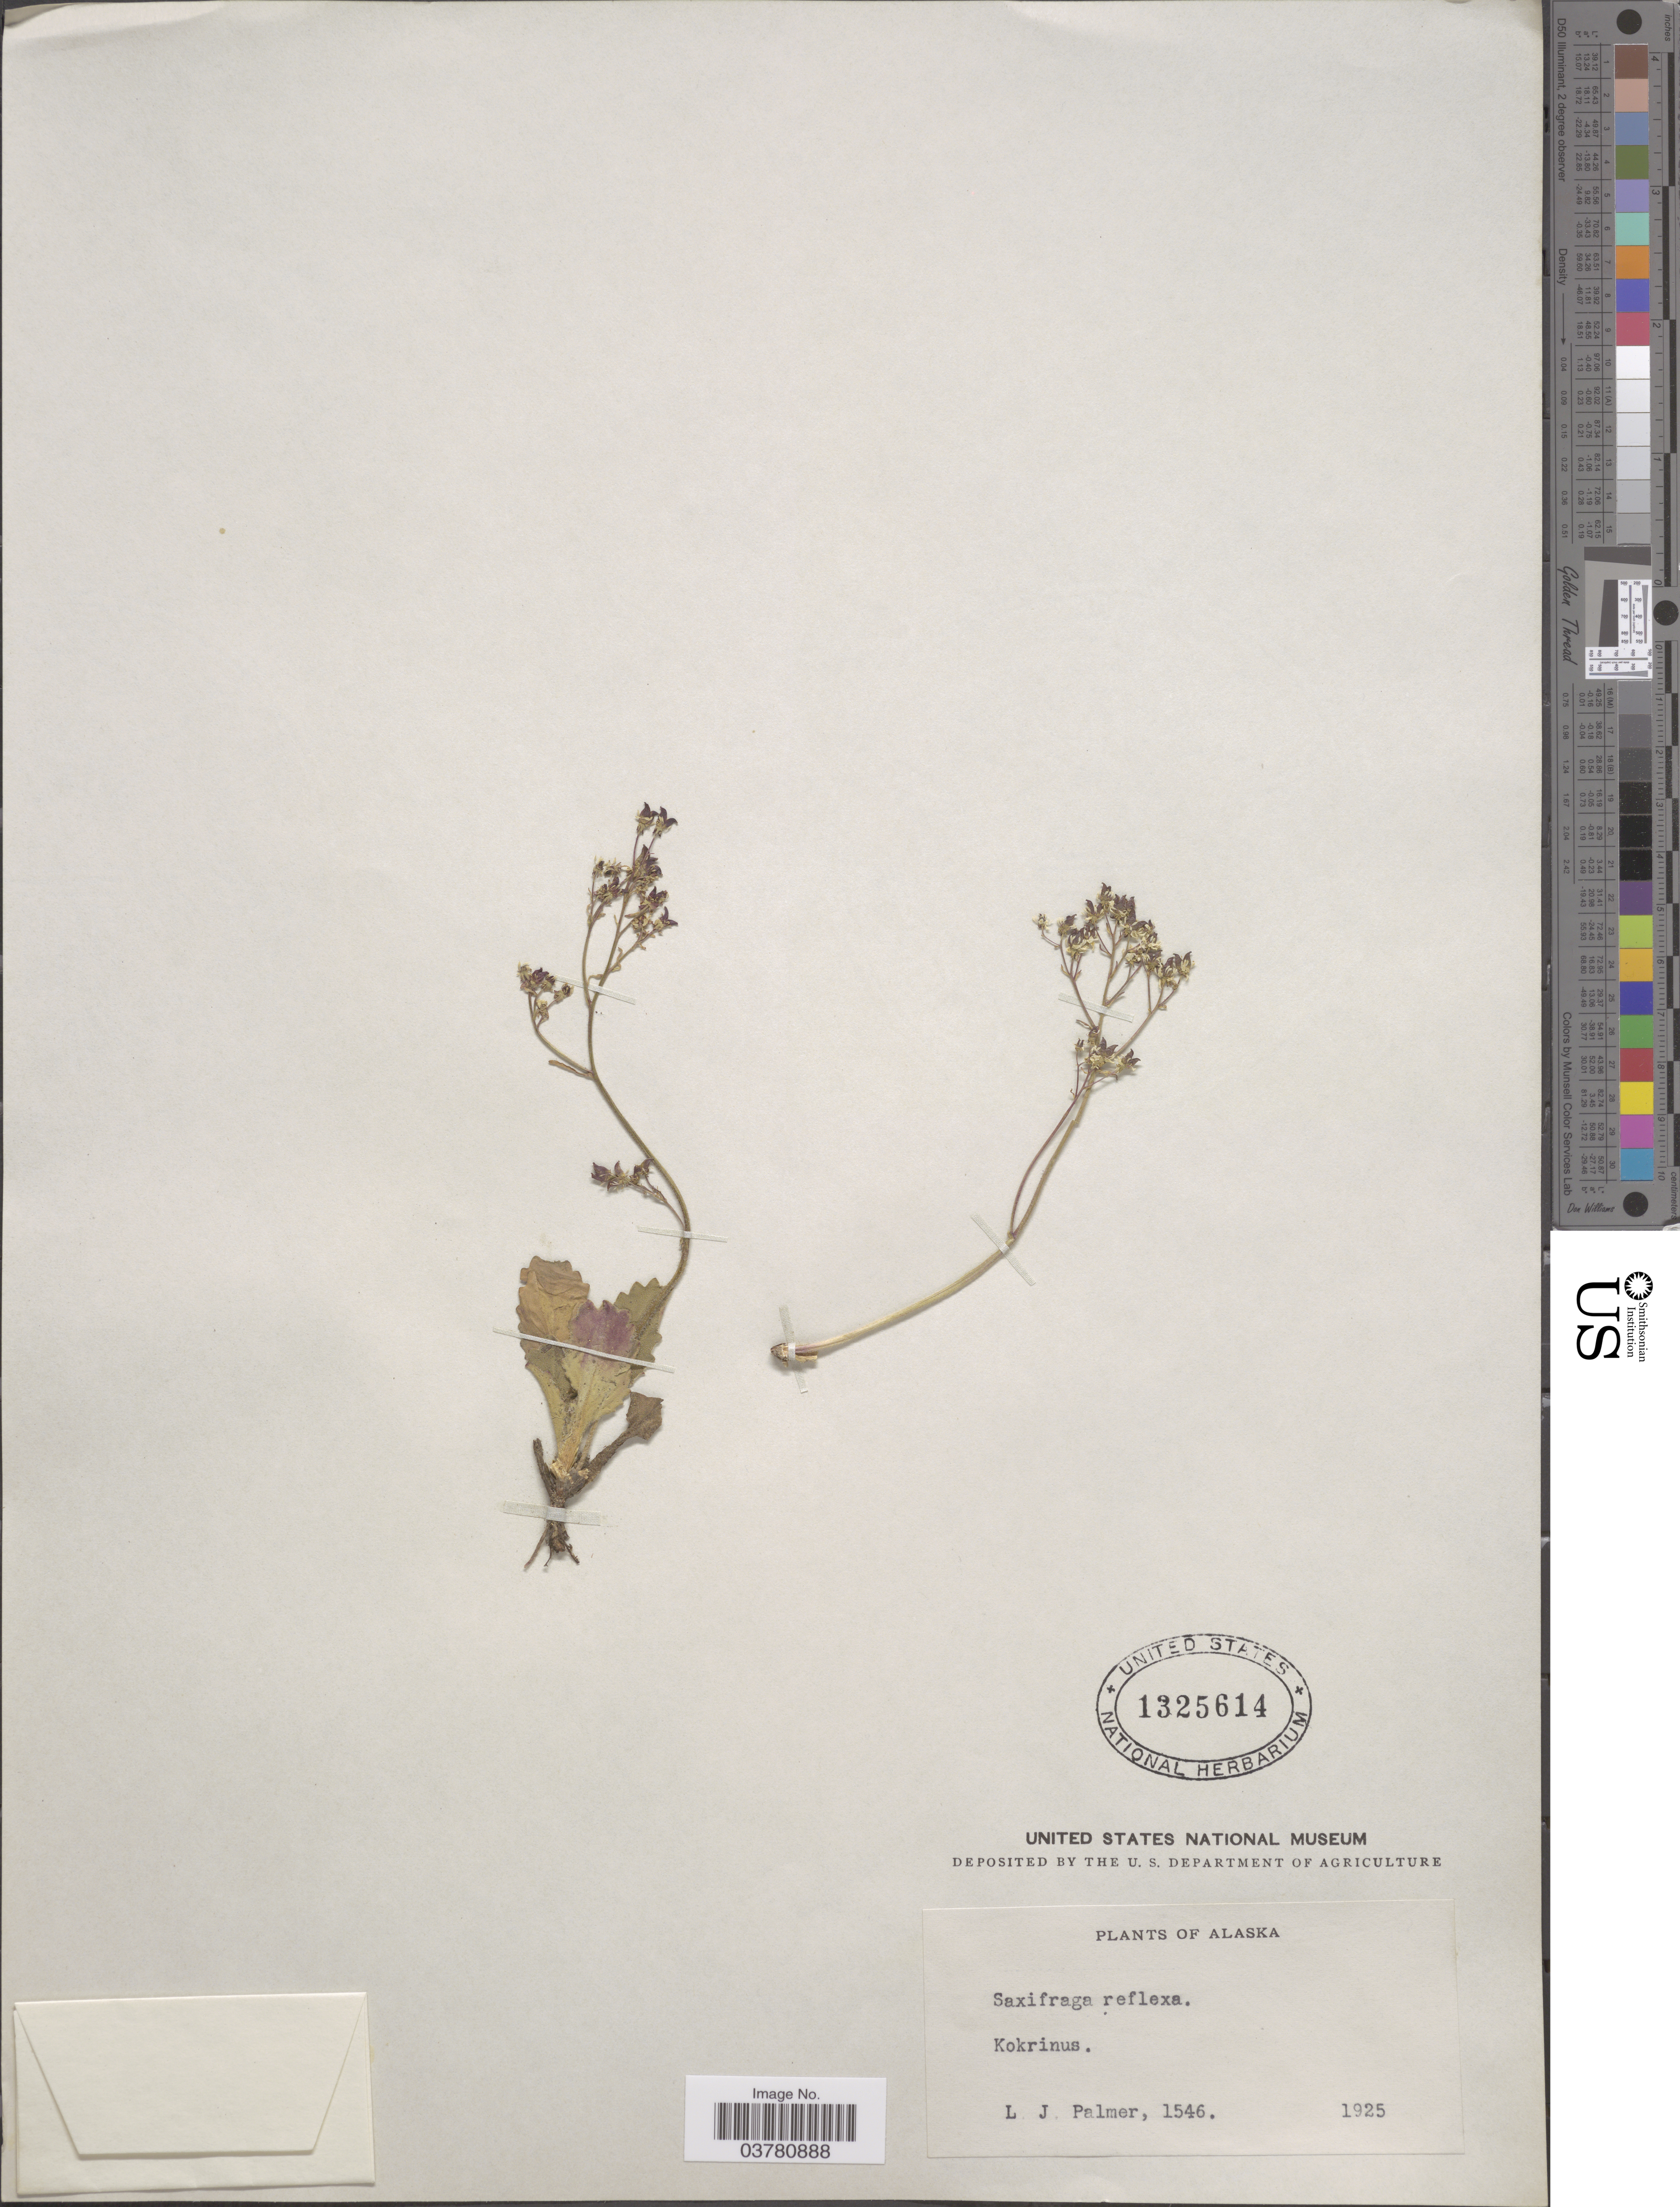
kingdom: Plantae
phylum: Tracheophyta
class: Magnoliopsida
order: Saxifragales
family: Saxifragaceae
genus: Micranthes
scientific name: Micranthes reflexa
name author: (Hook.) Small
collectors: L. J. Palmer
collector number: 1546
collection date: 1925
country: United States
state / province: Alaska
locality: Kokrinus.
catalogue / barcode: US 1325614